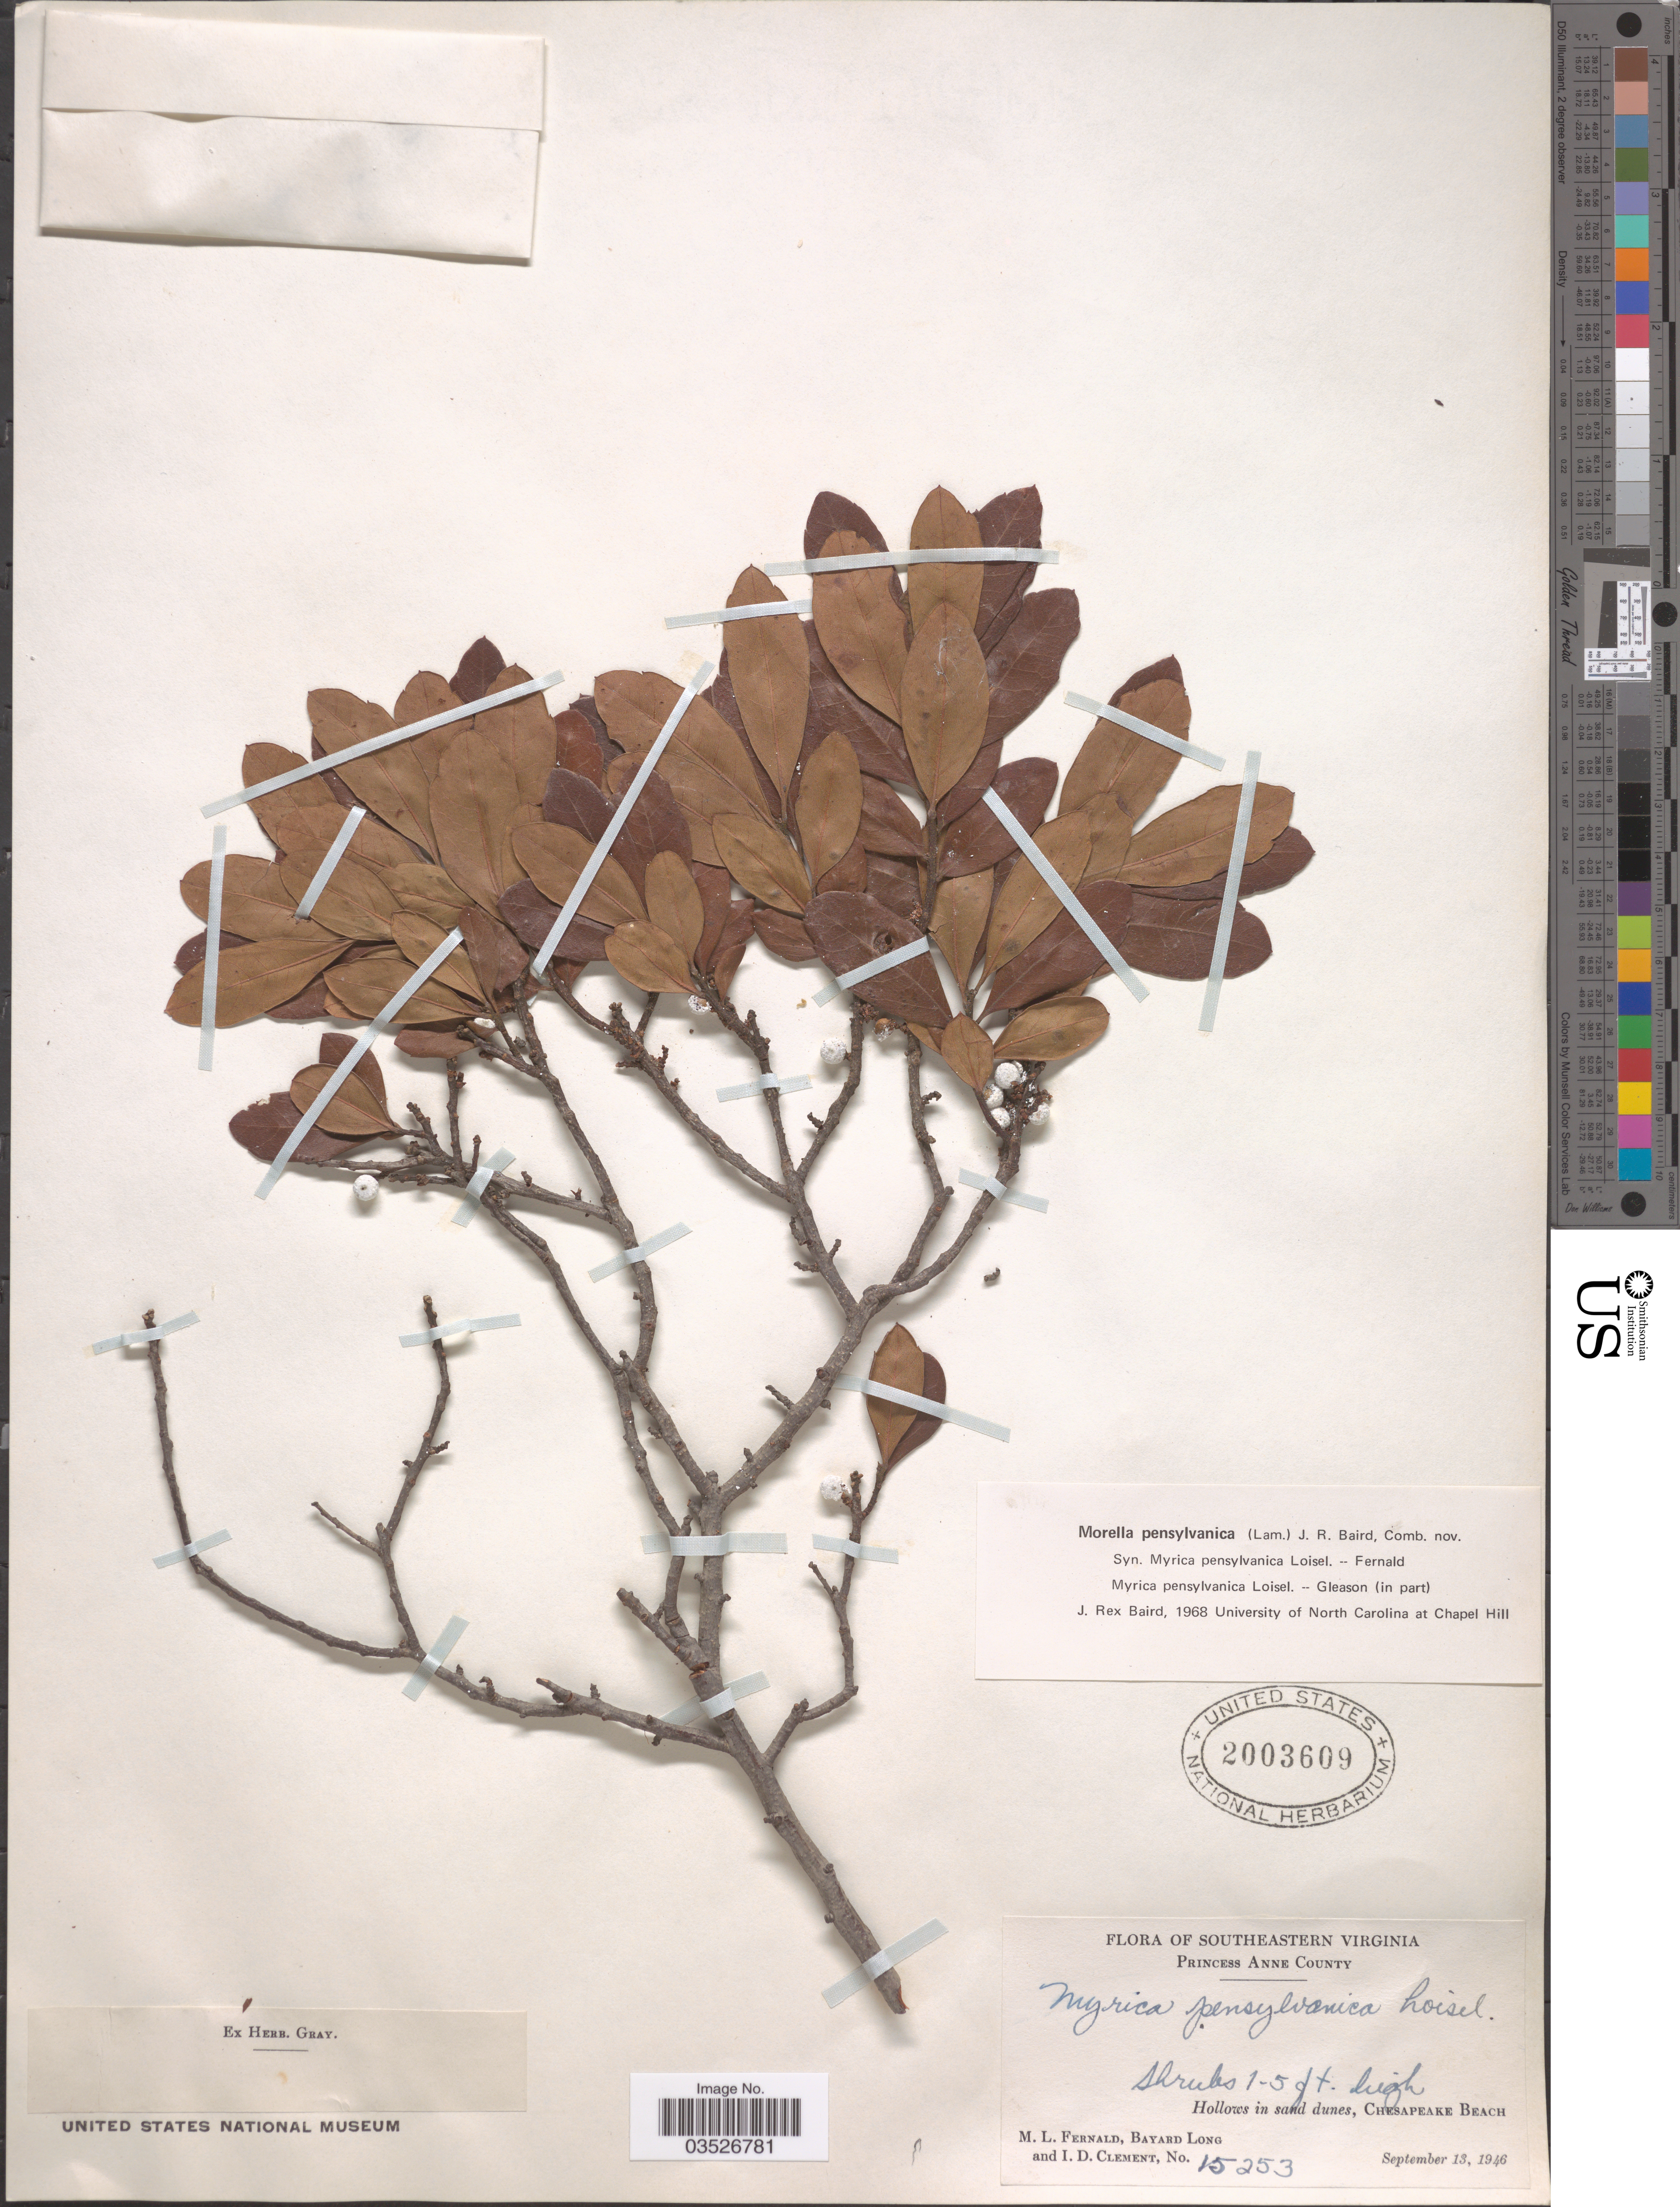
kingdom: Plantae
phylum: Tracheophyta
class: Magnoliopsida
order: Fagales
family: Myricaceae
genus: Morella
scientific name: Morella pensylvanica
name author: (Mirb.) Kartesz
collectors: M. L. Fernald, B. Long & I. Clement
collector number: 15253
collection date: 1946-09-13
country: United States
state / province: Virginia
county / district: City of Virginia Beach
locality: Southeastern Virginia. Princess Anne County. Hollows in sand dunes, Chesapeake Beach.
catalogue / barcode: US 2003609